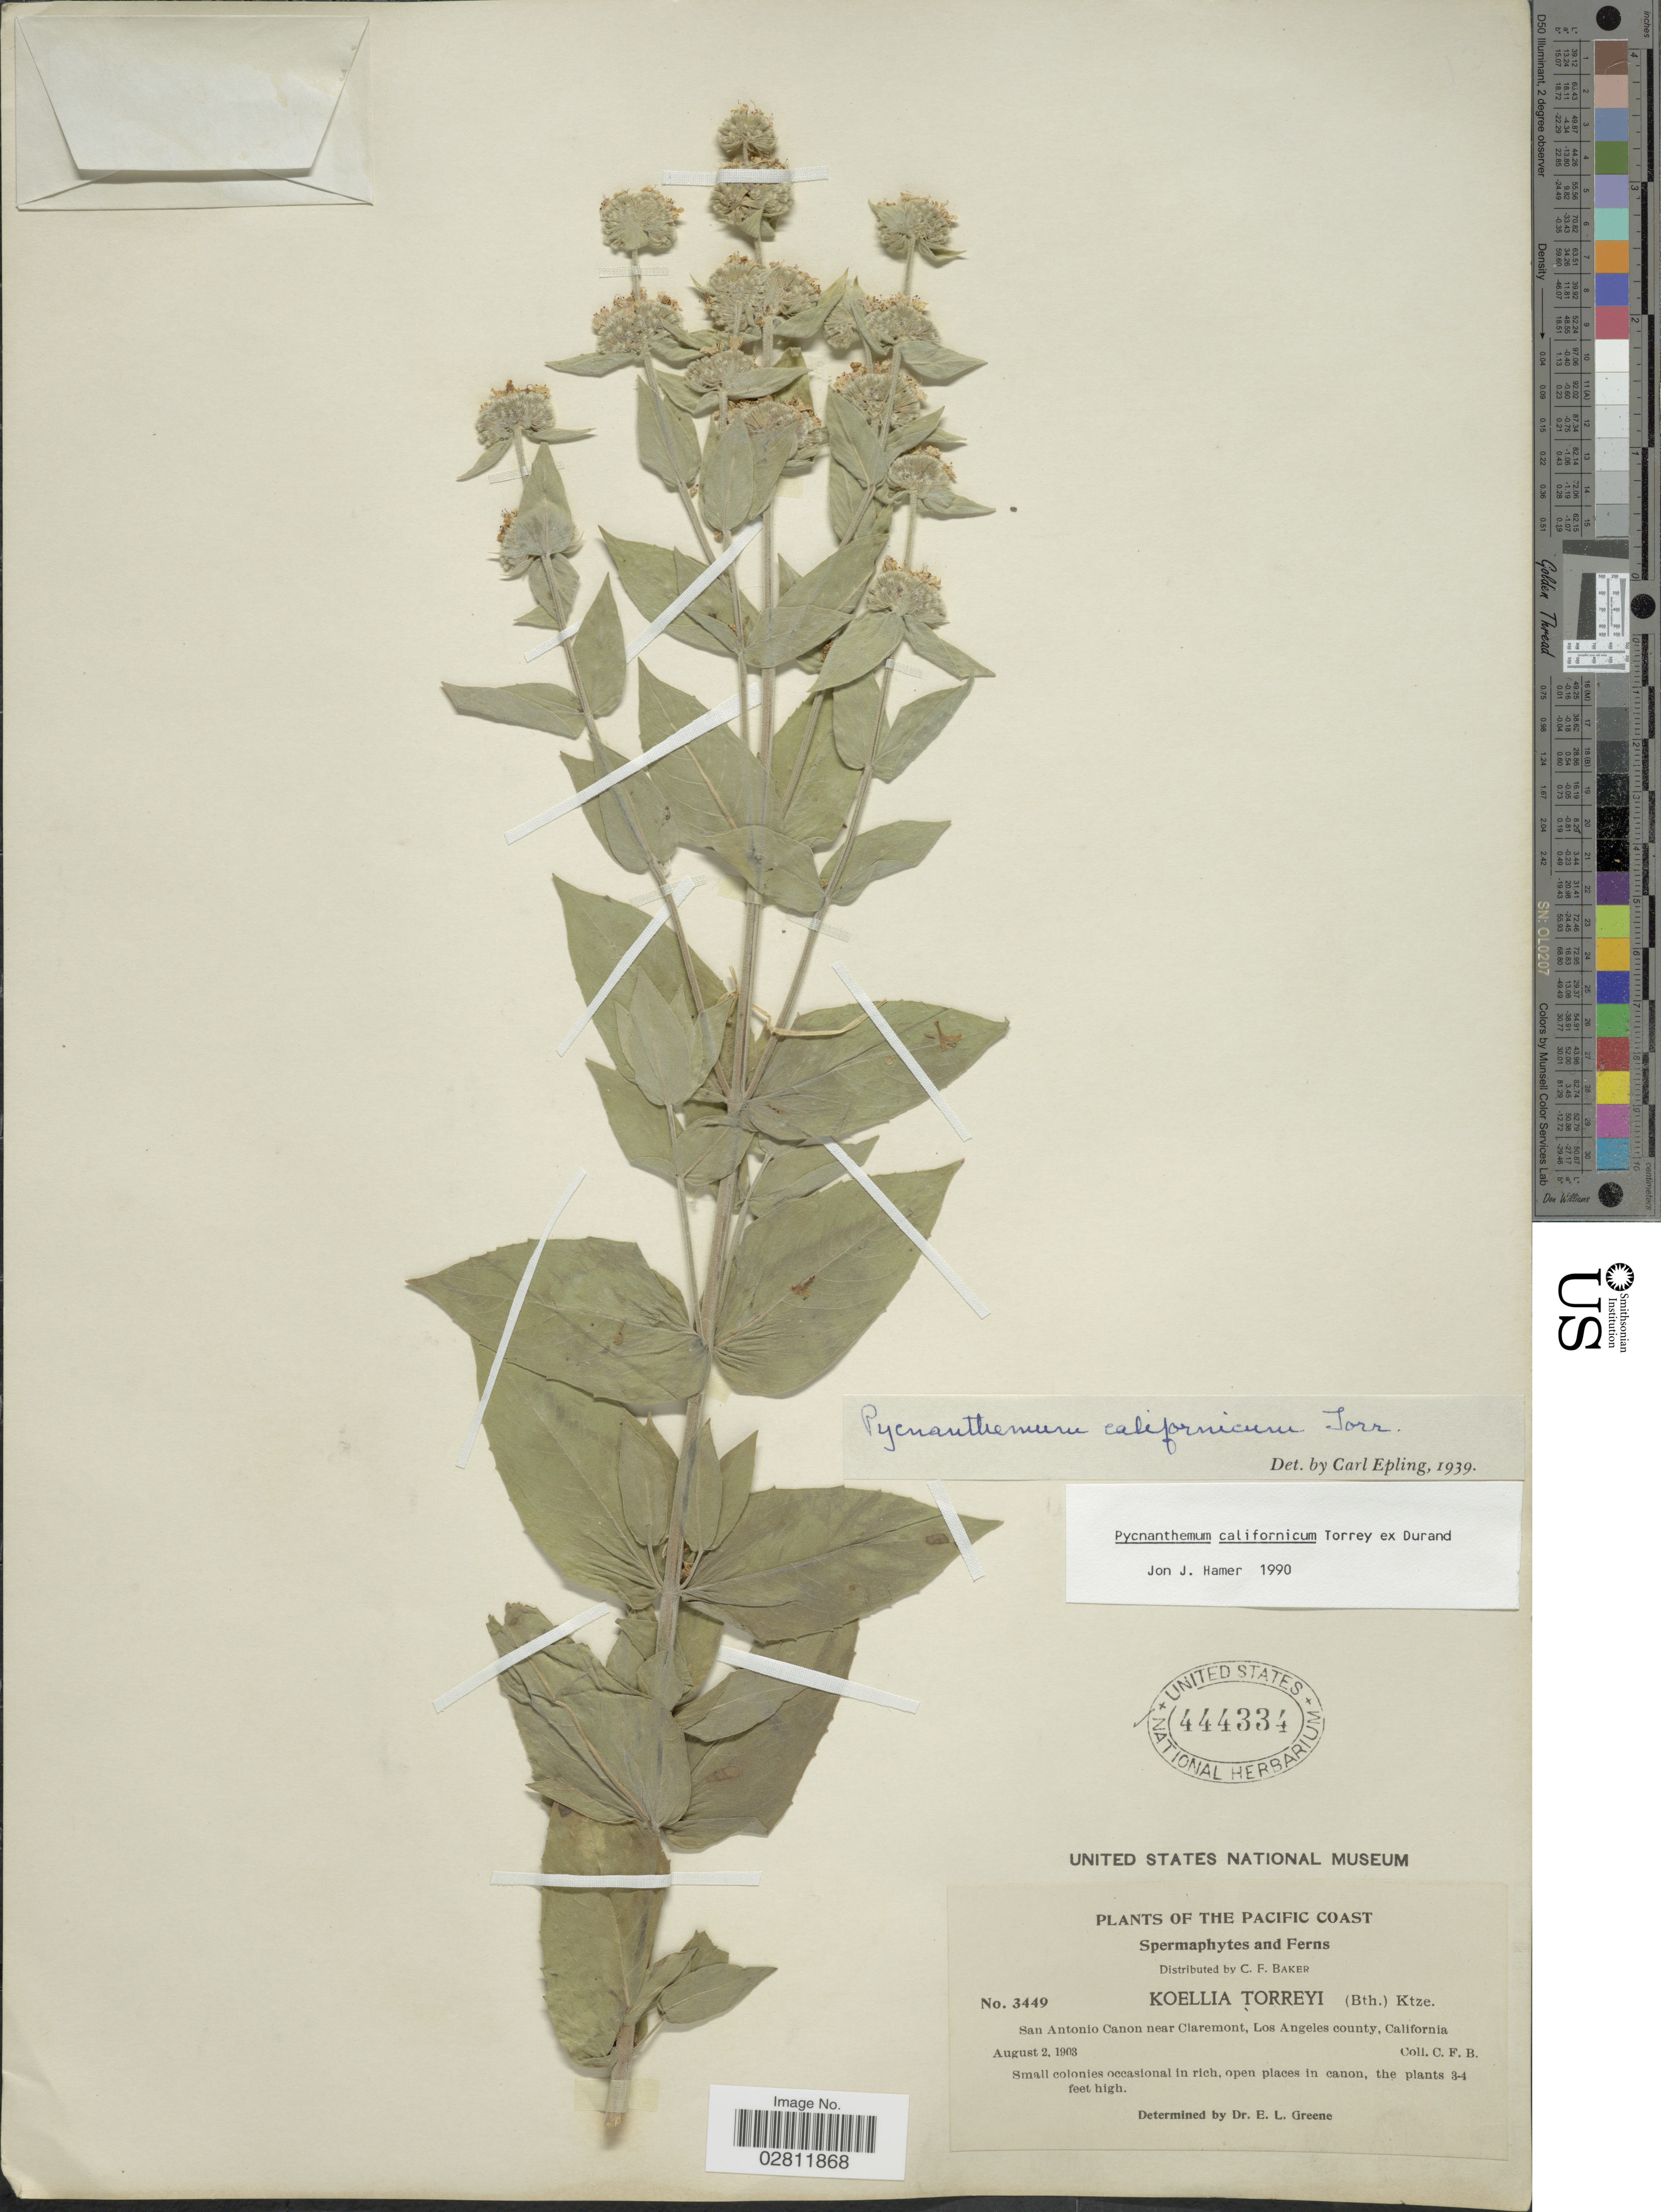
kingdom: Plantae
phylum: Tracheophyta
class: Magnoliopsida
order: Lamiales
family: Lamiaceae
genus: Pycnanthemum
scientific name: Pycnanthemum californicum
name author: Torr. ex Durand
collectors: C. F. Baker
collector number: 3449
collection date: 1903-08-02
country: United States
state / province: California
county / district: Los Angeles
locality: Pacific Coast. San Antonio Canon near Claremont, Los Angeles county.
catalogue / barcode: US 444334